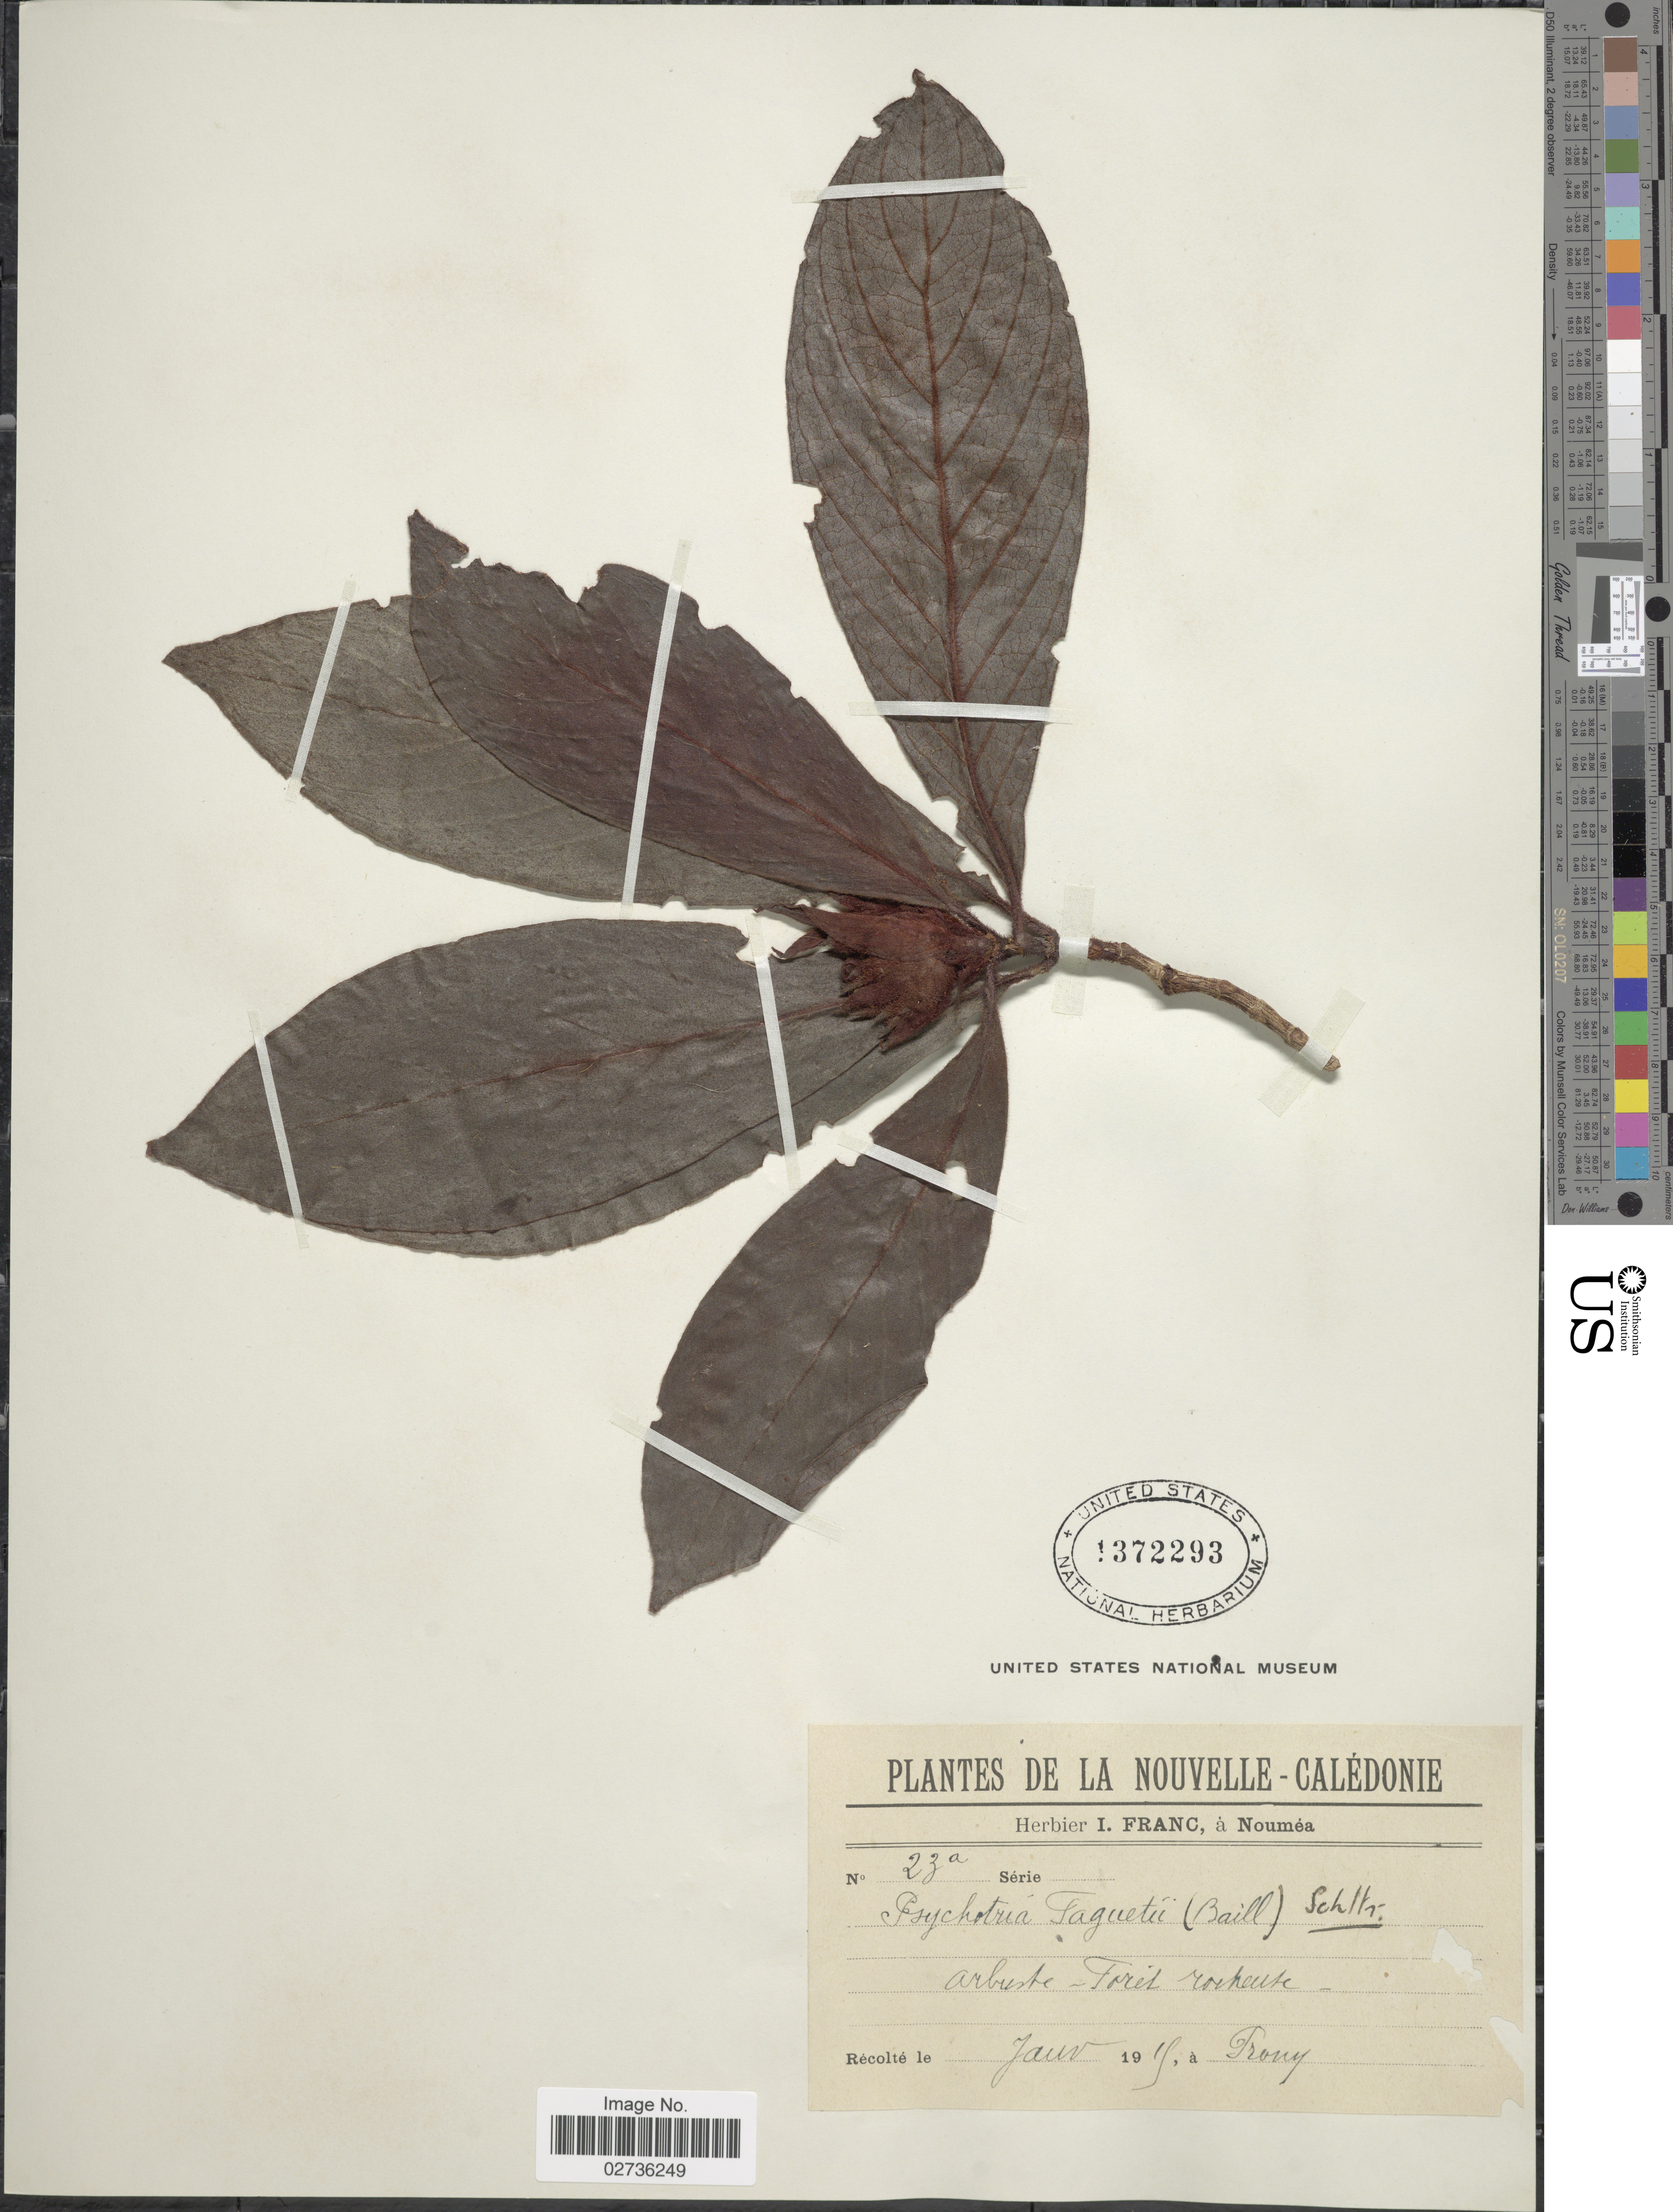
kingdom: Plantae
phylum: Tracheophyta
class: Magnoliopsida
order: Gentianales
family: Rubiaceae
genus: Psychotria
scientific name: Psychotria faguetii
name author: (Baill.) Schltr.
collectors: -. Prony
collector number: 23a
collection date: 1919-01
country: New Caledonia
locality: Nouvelle-Caledonie. Foret rocheute [interpreted].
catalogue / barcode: US 1372293